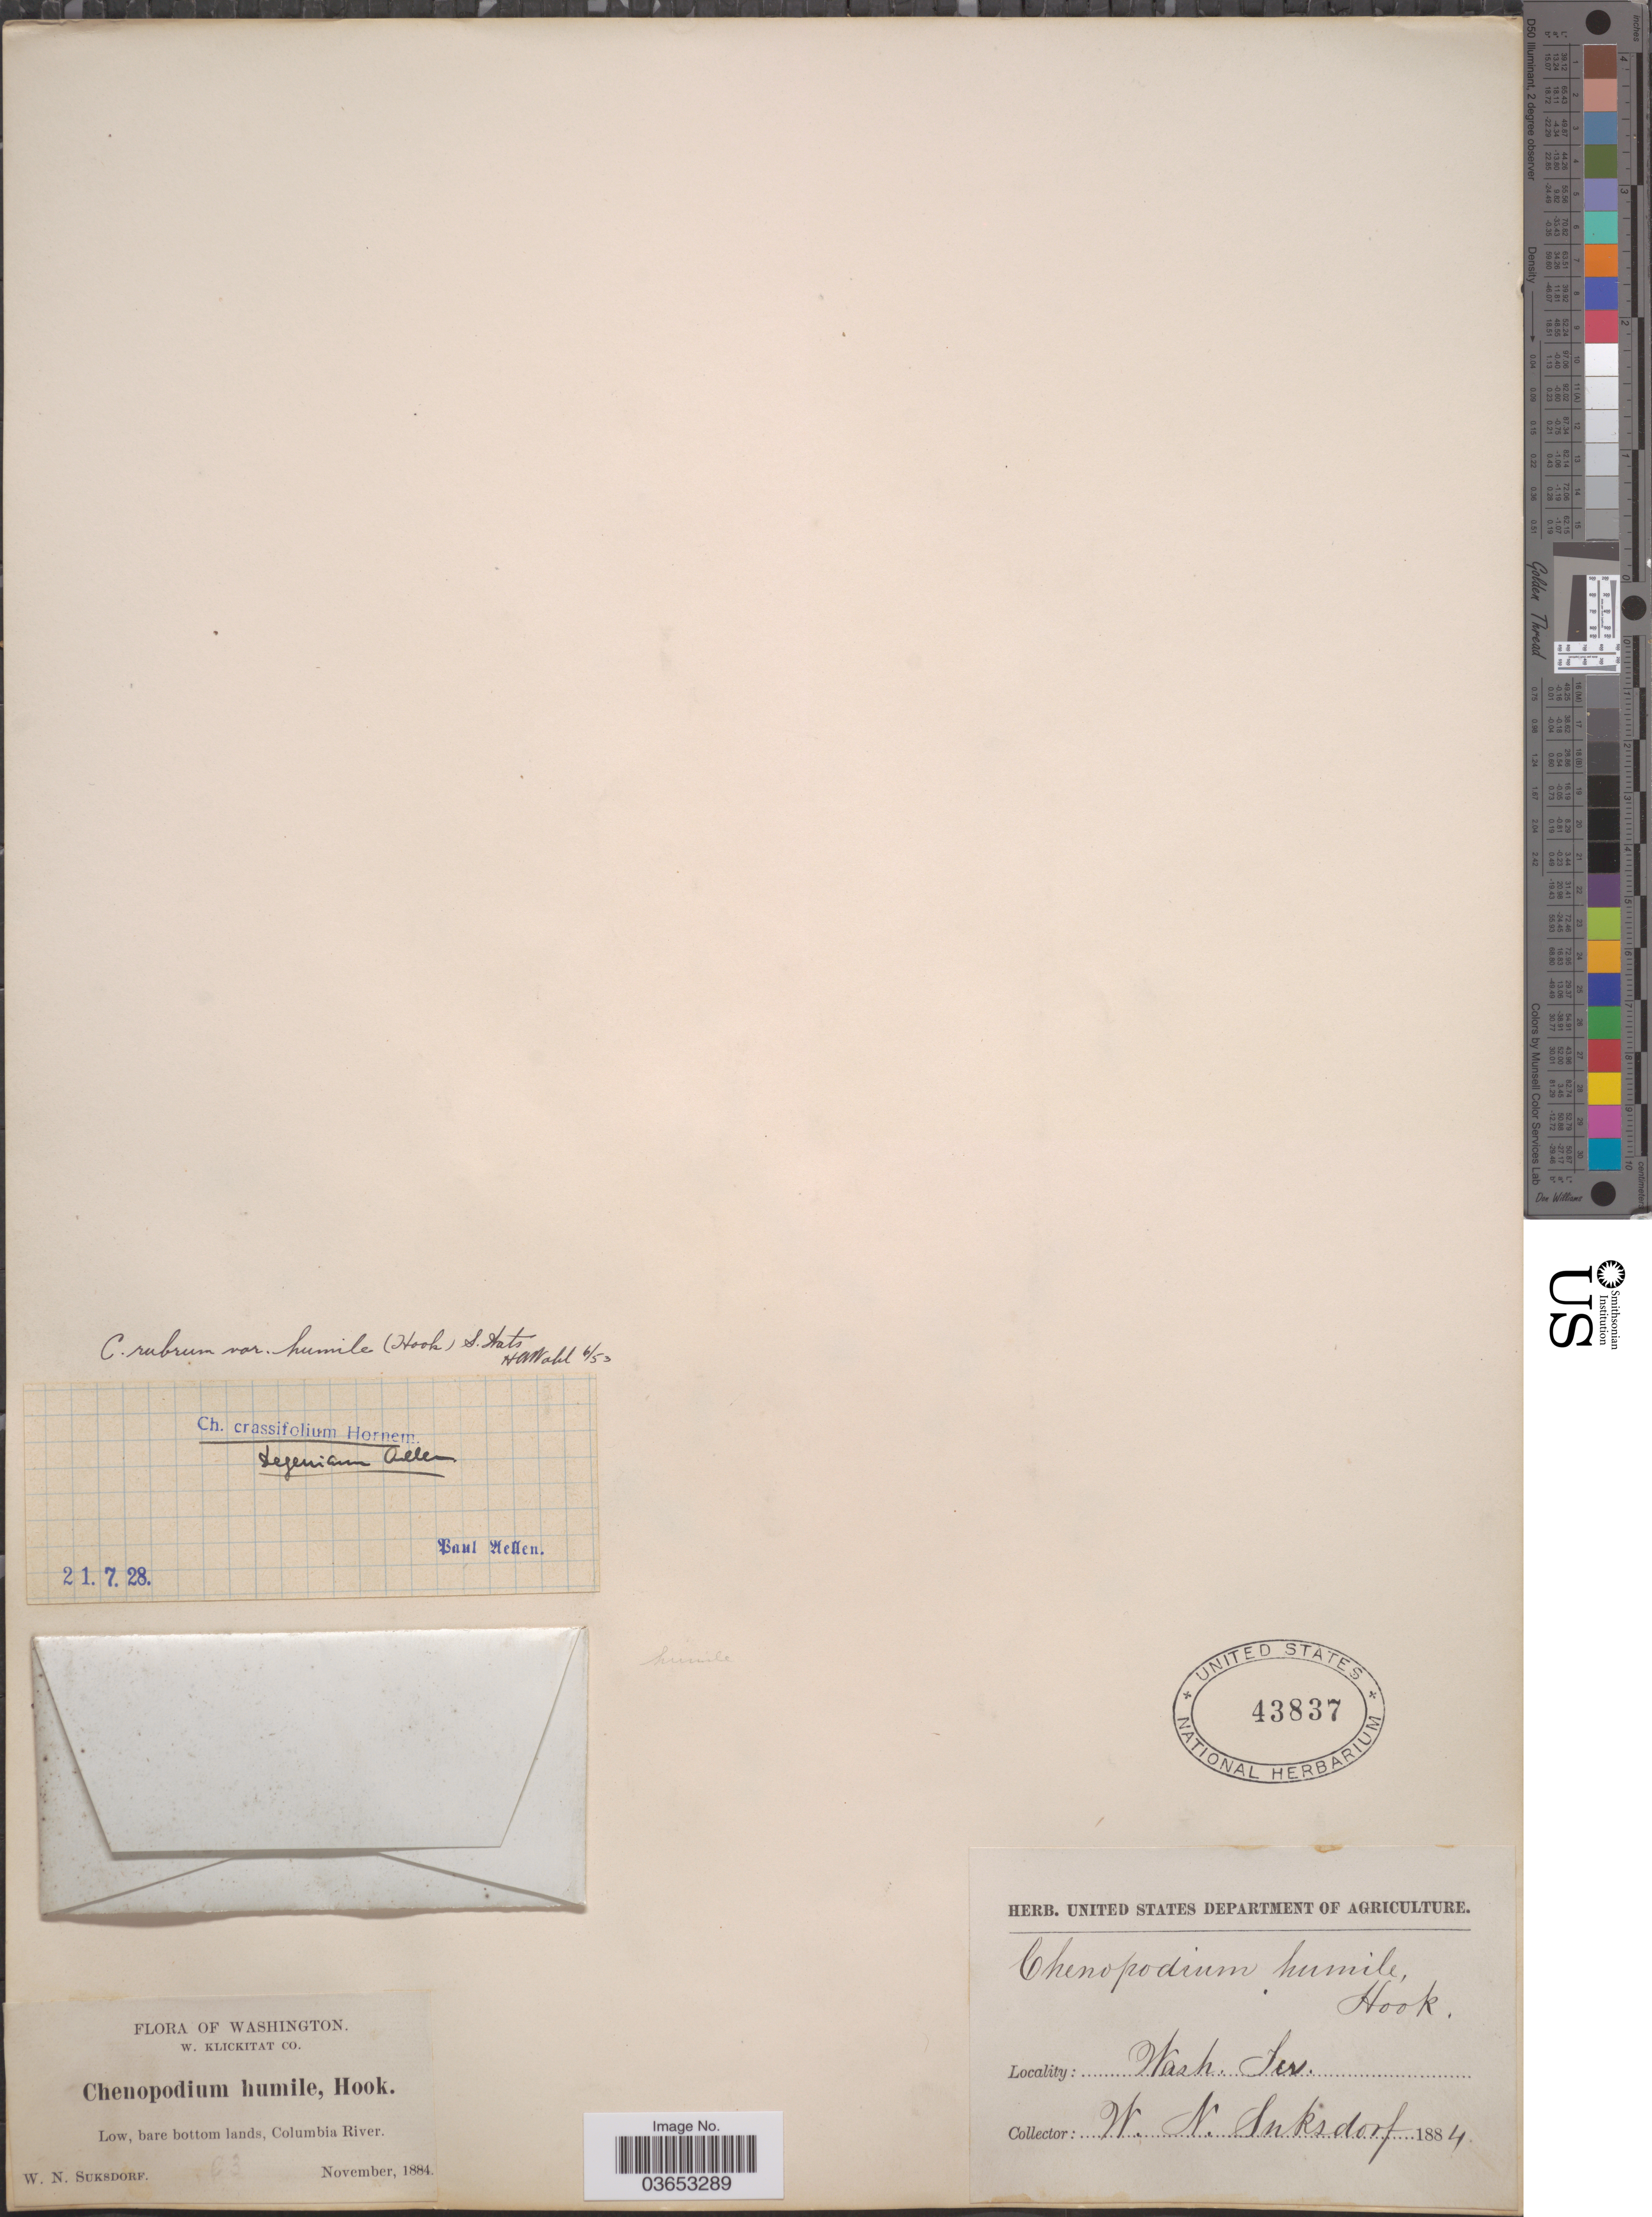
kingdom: Plantae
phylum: Tracheophyta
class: Magnoliopsida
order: Caryophyllales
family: Amaranthaceae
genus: Chenopodium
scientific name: Chenopodium humile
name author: Hook.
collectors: W. N. Suksdorf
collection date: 1884-11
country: United States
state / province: Washington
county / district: Klickitat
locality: W. Klickitat Co. Columbia River.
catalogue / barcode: US 43837